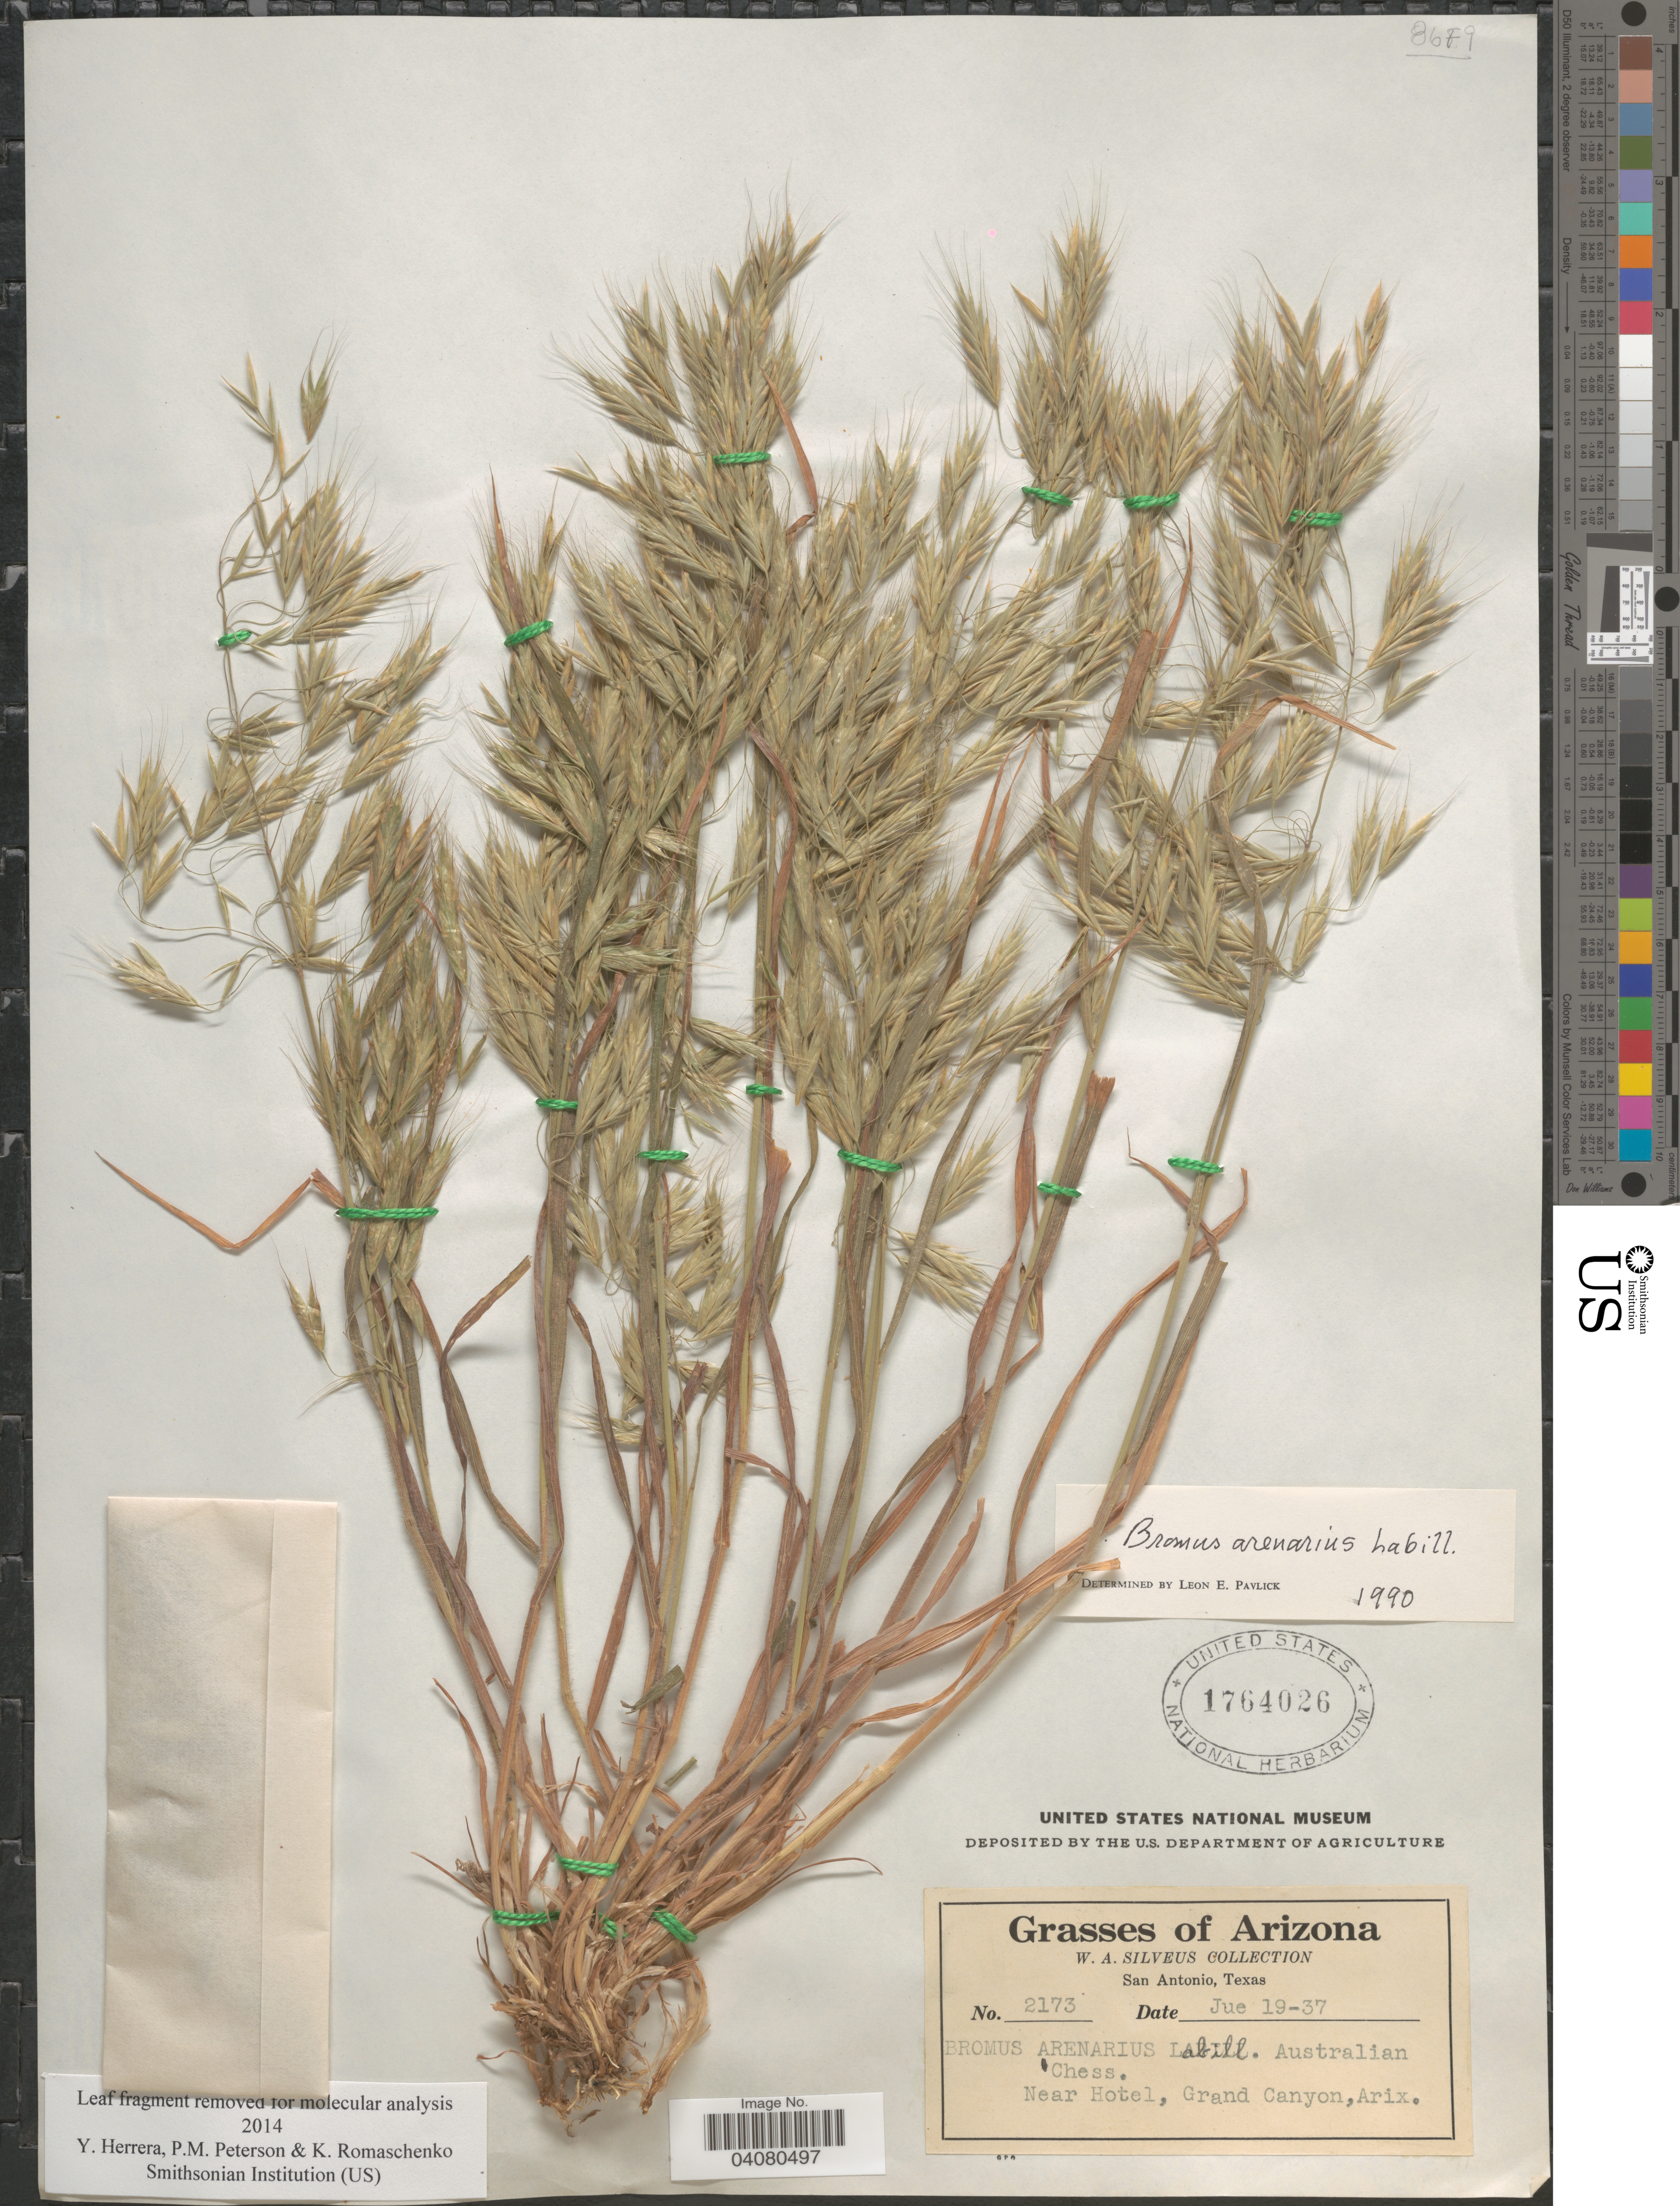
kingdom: Plantae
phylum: Tracheophyta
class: Liliopsida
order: Poales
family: Poaceae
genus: Bromus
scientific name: Bromus arizonicus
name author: (Shear) Stebbins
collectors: W. Silveus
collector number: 2173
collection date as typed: Transcribed d/m/y: 19/6/37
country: United States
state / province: Arizona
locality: Near Hotel, Grand Canyon.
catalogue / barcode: US 1764026